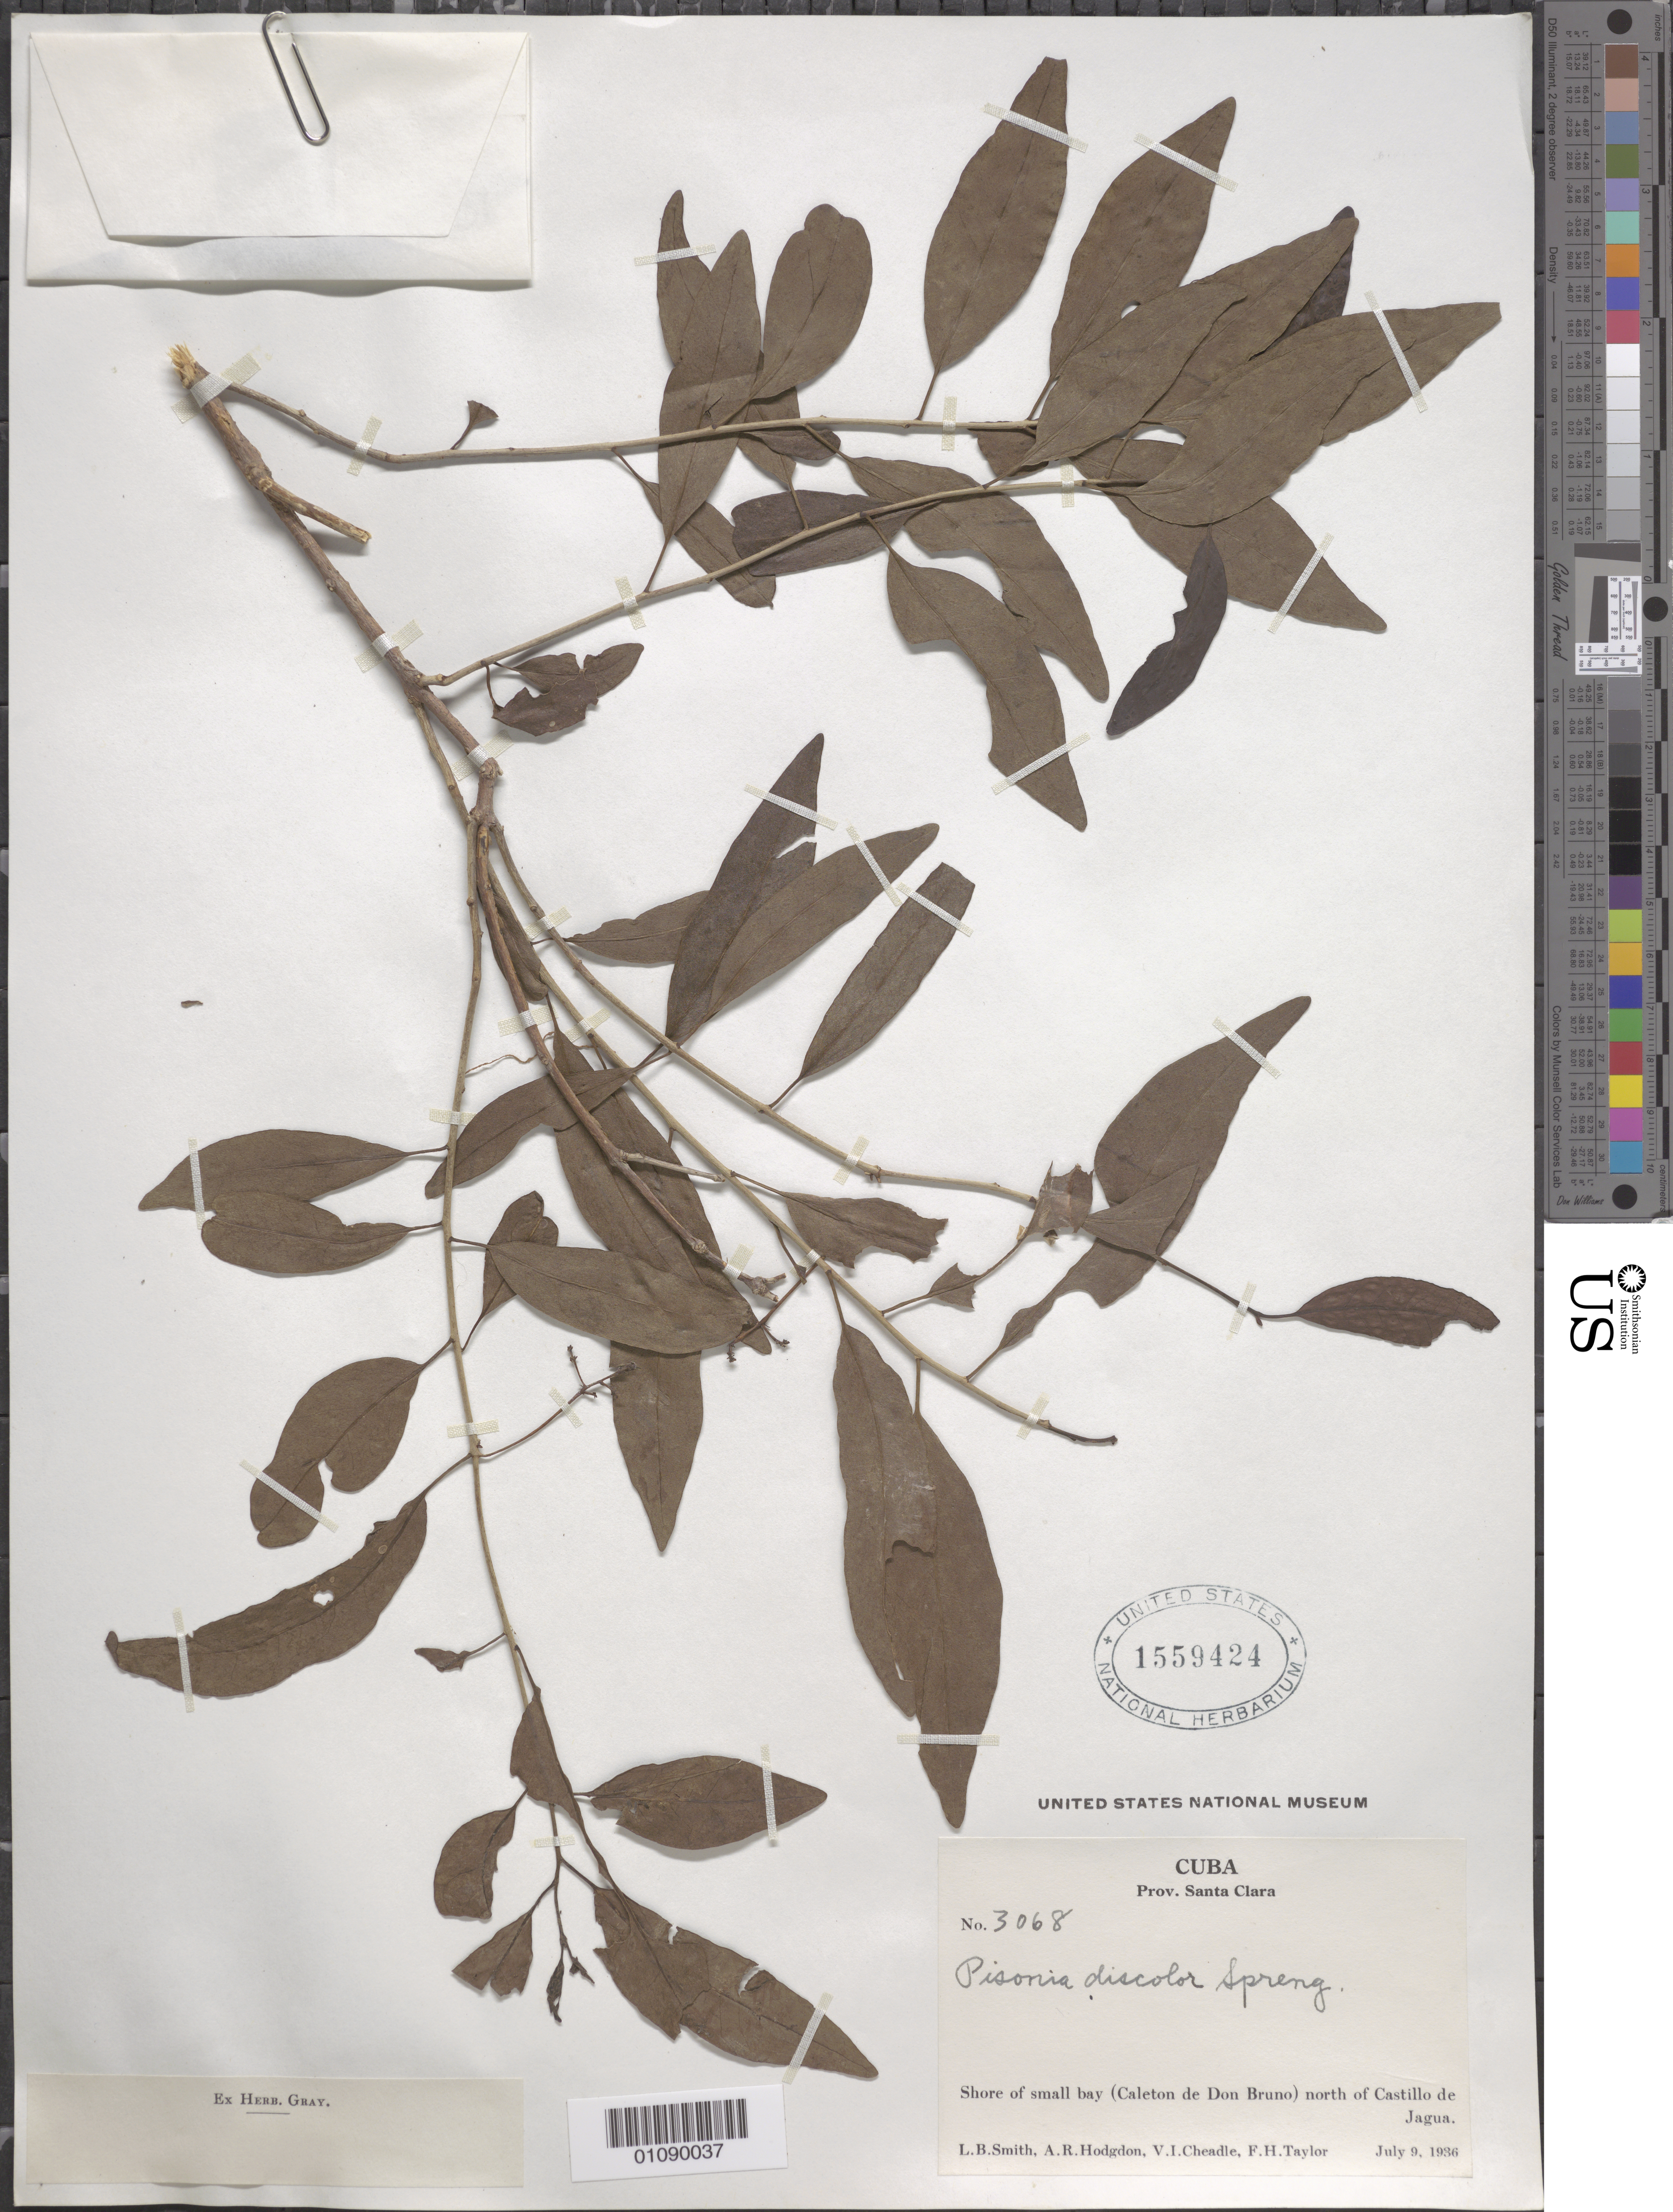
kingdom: Plantae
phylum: Tracheophyta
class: Magnoliopsida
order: Caryophyllales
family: Nyctaginaceae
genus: Guapira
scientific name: Guapira discolor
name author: (Spreng.) Little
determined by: Strong, Mark T., (BOT), Smithsonian Institution - National Museum of Natural History (UNITED STATES)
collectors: L. Smith, A. R. Hodgdon, V. I. Cheadle & F. H. Taylor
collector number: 3068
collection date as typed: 09 Jul 1936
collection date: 1936-07-09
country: Cuba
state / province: Cienfuegos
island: Cuba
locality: Shore of small bay Caleton de Don Bruno, N of Castillo de Jagua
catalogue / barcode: US 1559424